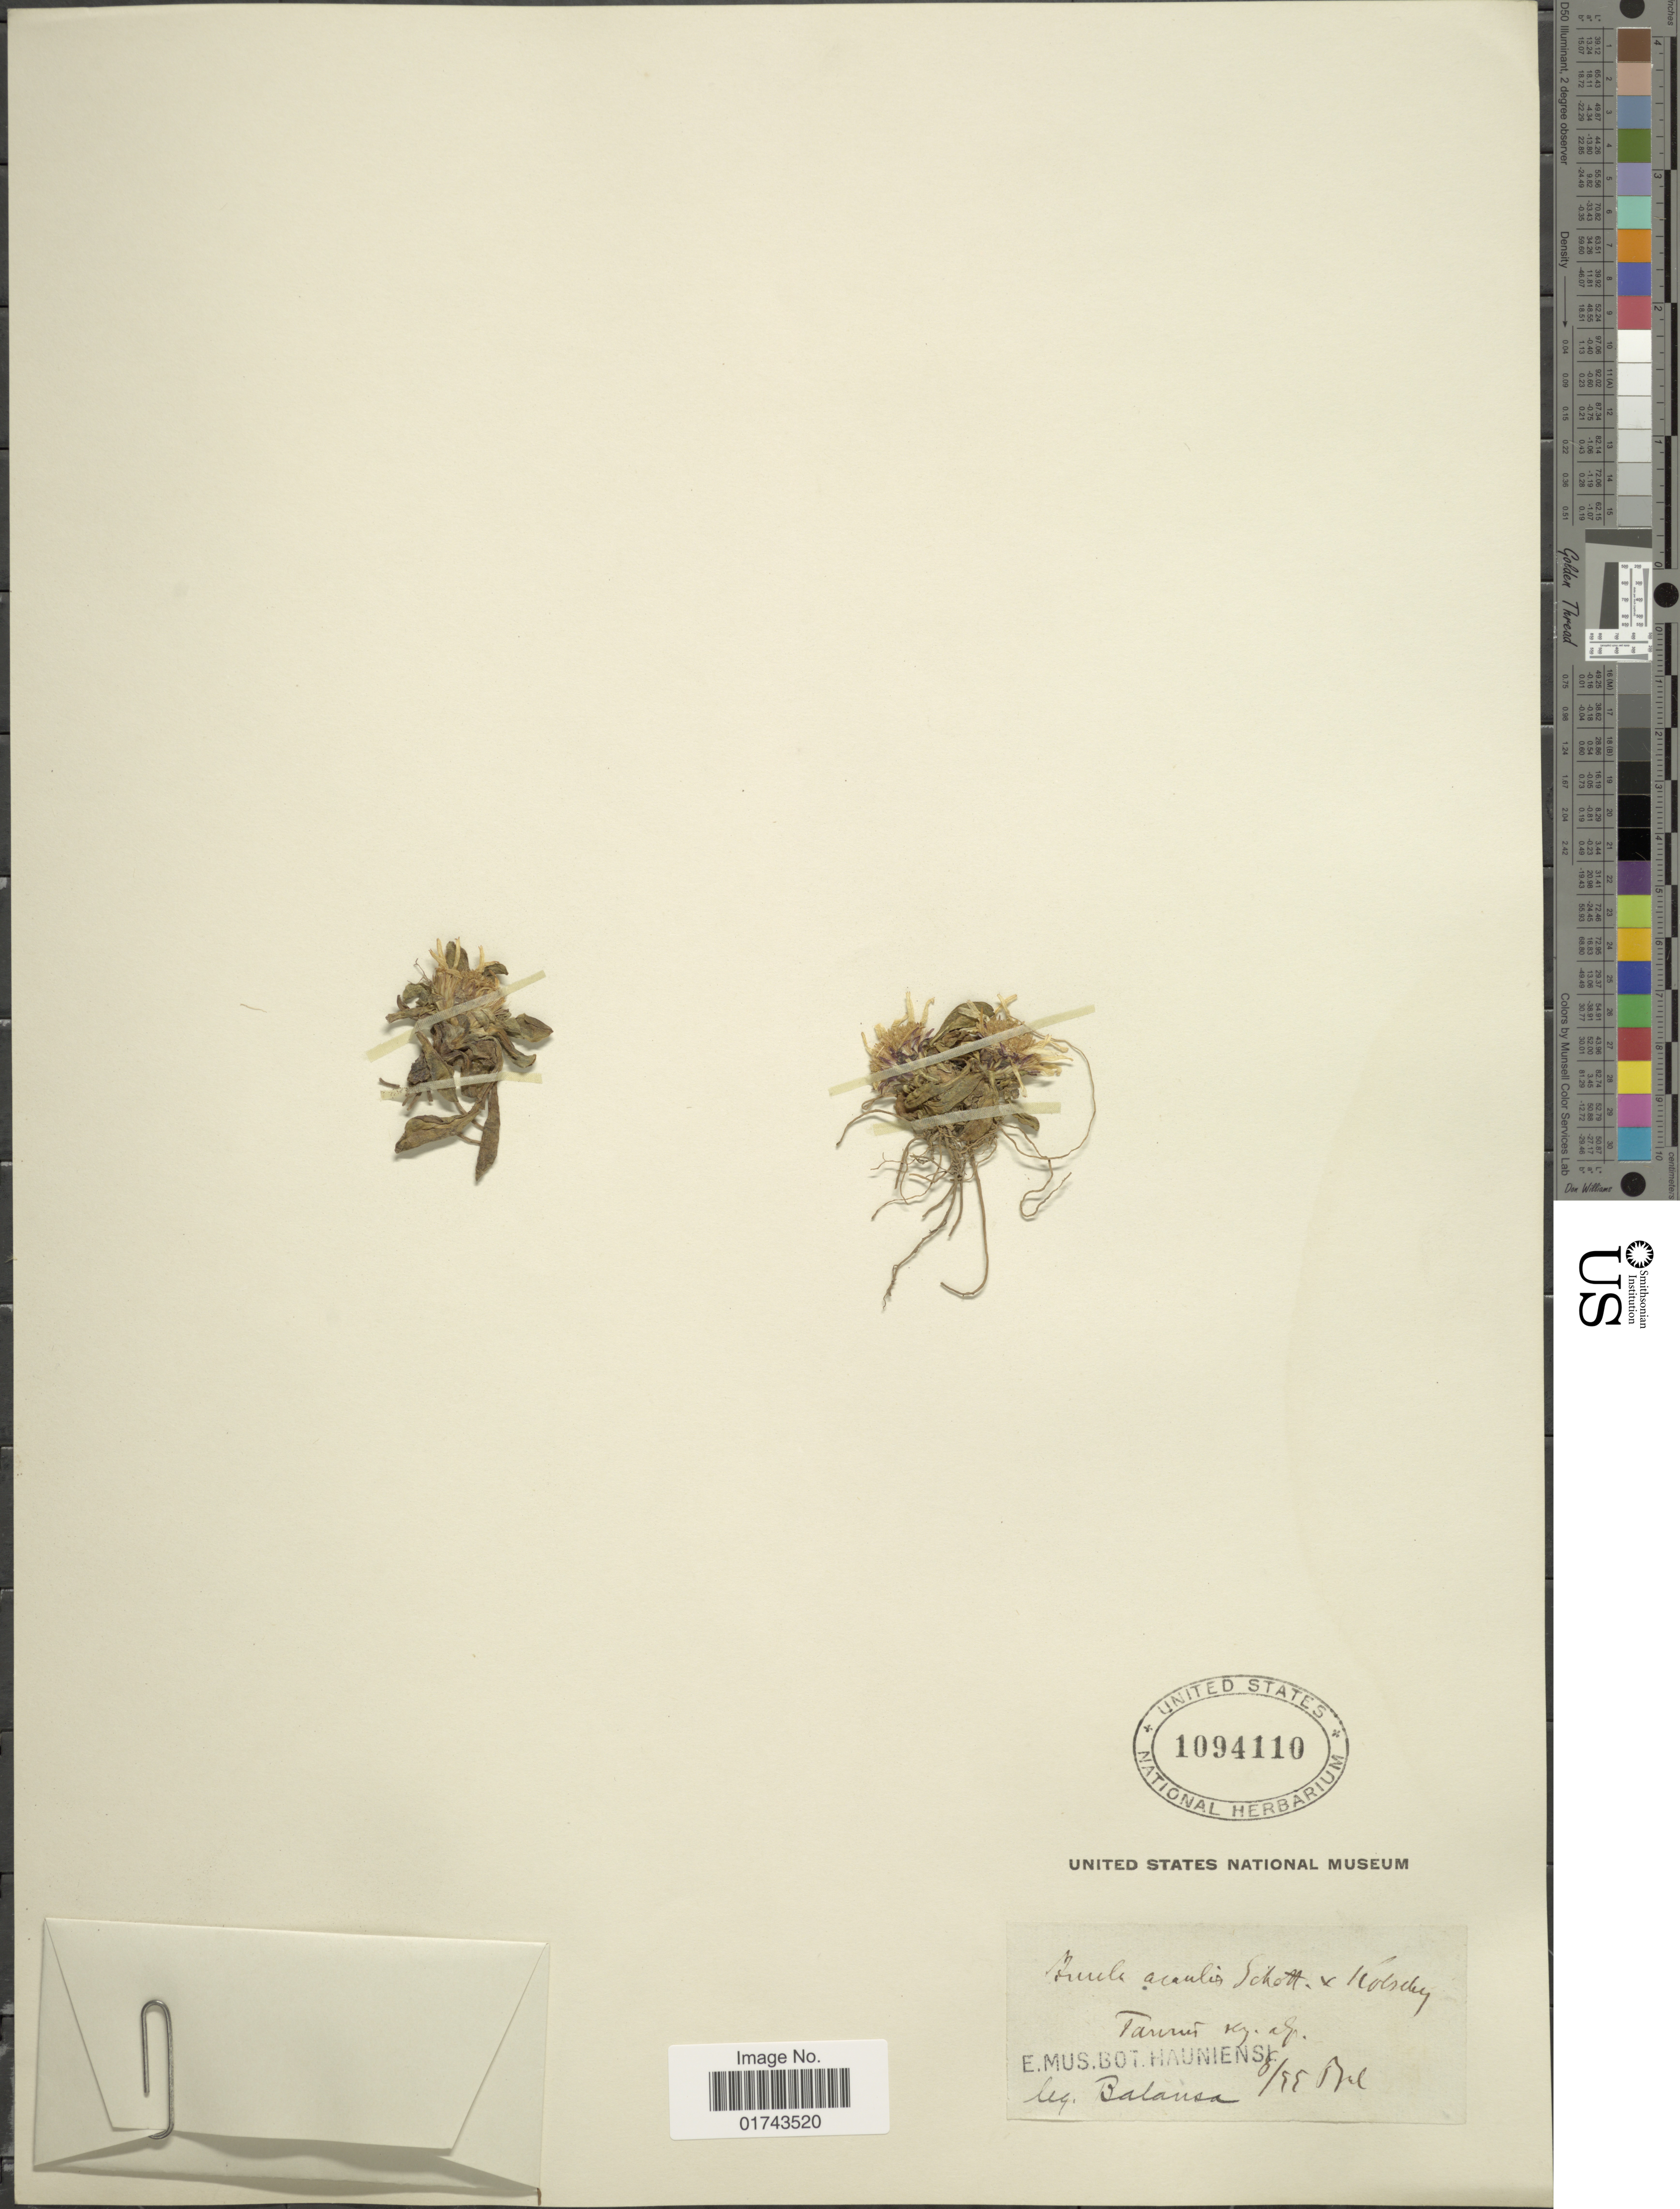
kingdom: Plantae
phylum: Tracheophyta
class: Magnoliopsida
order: Asterales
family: Asteraceae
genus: Inula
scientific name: Inula acaulis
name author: Schott & Kotschy ex Boiss.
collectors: -. Balansa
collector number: s,n,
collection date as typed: Transcribed d/m/y: /8/99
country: Turkey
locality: Bol.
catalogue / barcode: US 1094110